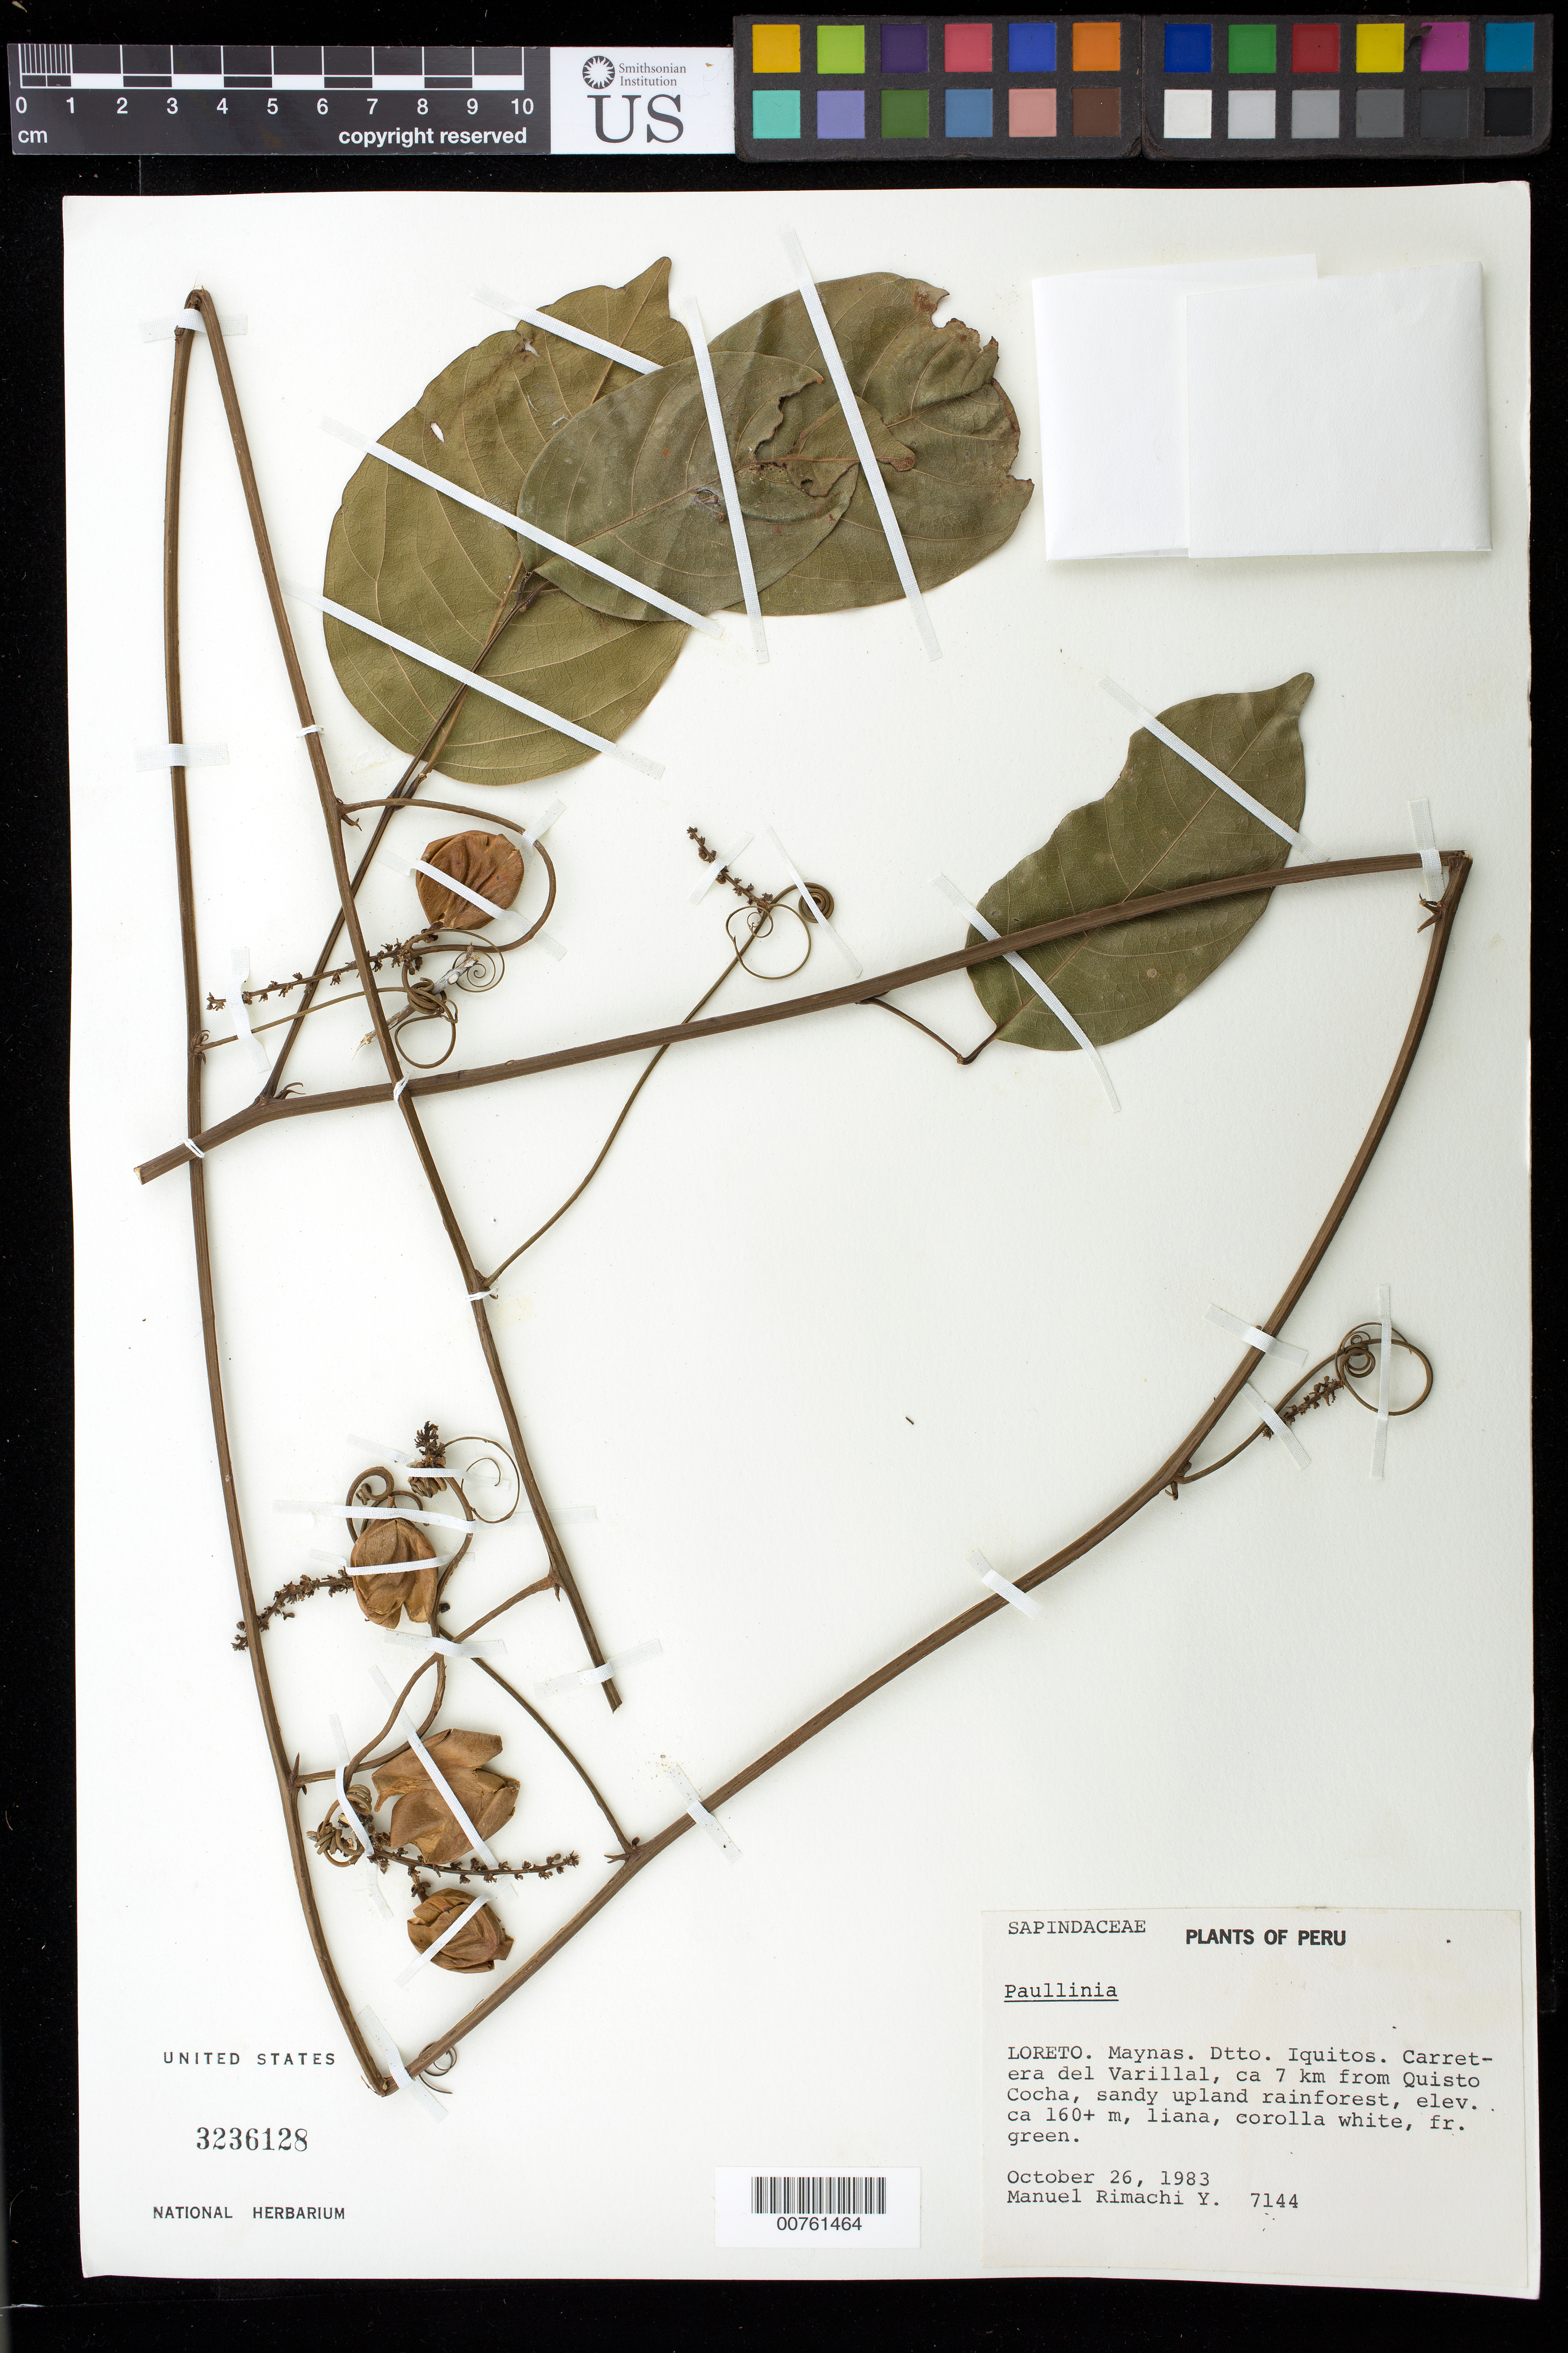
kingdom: Plantae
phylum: Tracheophyta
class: Magnoliopsida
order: Sapindales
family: Sapindaceae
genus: Paullinia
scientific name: Paullinia sp.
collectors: M. Rimachi Y.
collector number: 7144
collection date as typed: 26 Oct 1983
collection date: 1983-10-26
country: Peru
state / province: Loreto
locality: Maynas. Dtto. Iquitos. Carretera del Varillal, ca. 7 km from Quisto Cocha.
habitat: Sandy upland rainforest.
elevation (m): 160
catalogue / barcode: US 3236128